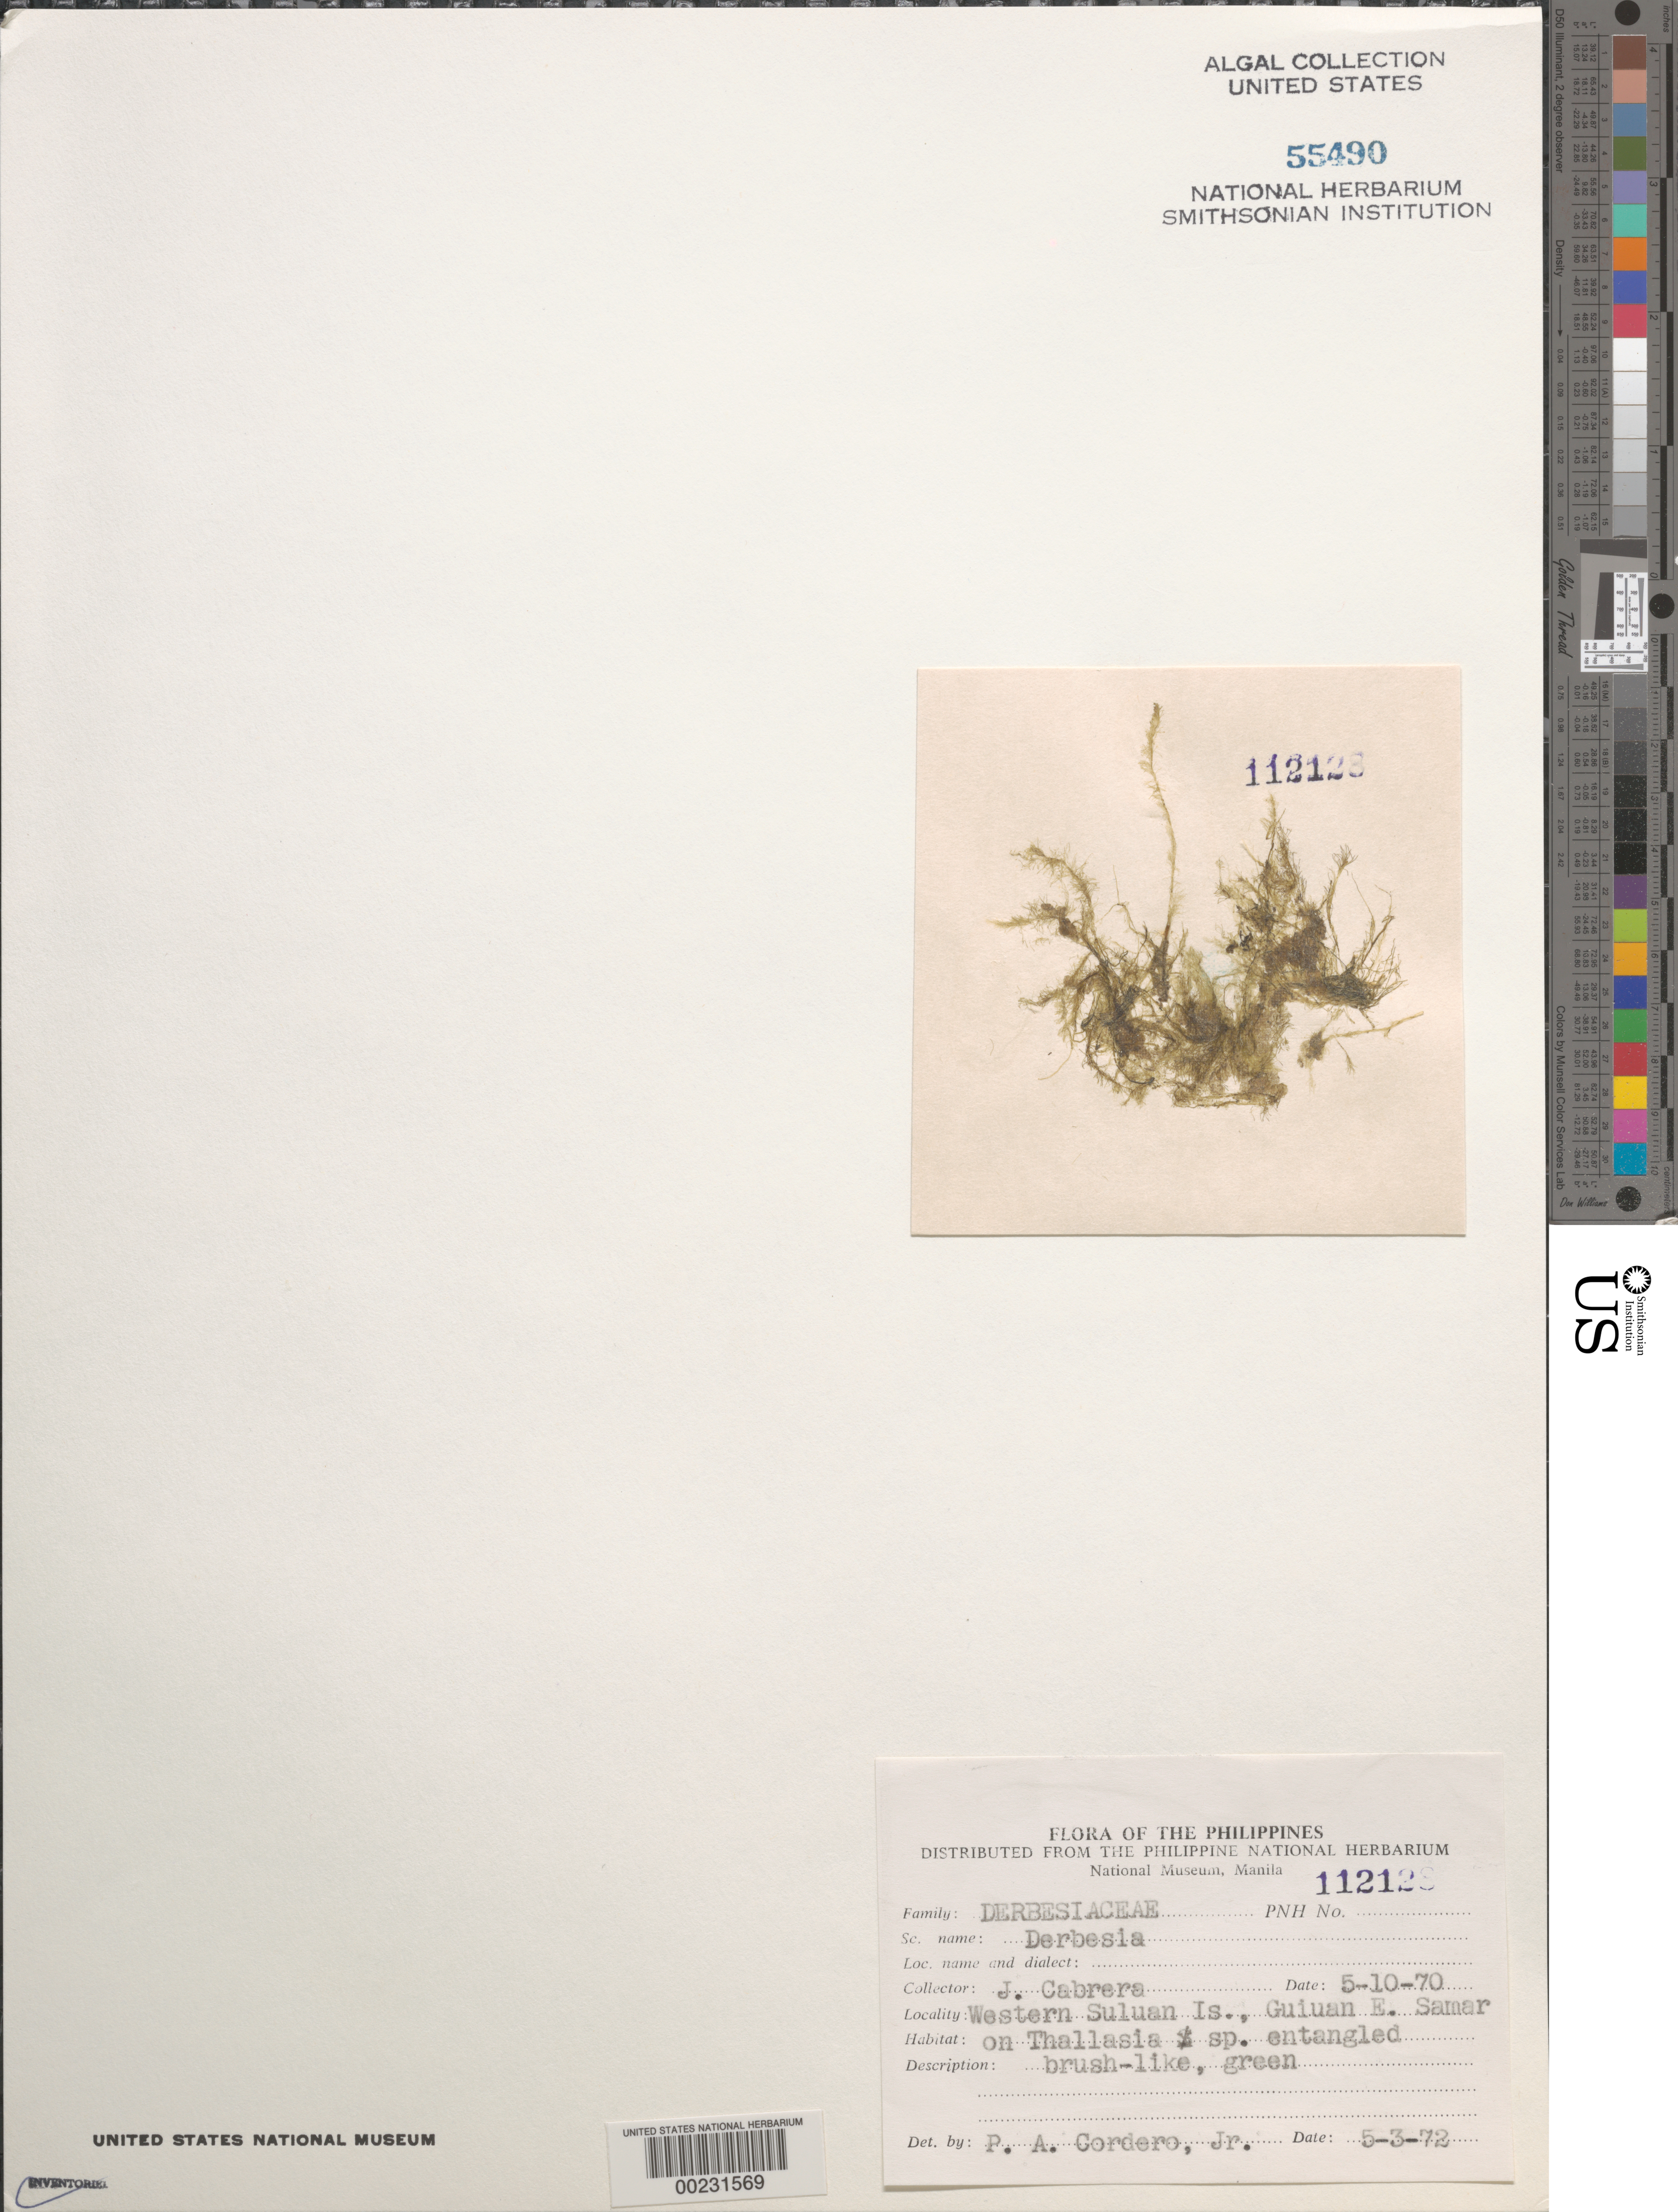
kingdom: Plantae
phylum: Chlorophyta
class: Ulvophyceae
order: Bryopsidales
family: Derbesiaceae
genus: Derbesia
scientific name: Derbesia sp.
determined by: Cordero, P. A., Jr.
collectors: J. Cabrera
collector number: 112128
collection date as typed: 10 May 1970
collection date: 1970-05-10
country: Philippines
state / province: Eastern Visayas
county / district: Eastern Samar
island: Suluan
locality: Guiuan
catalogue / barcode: US 55490